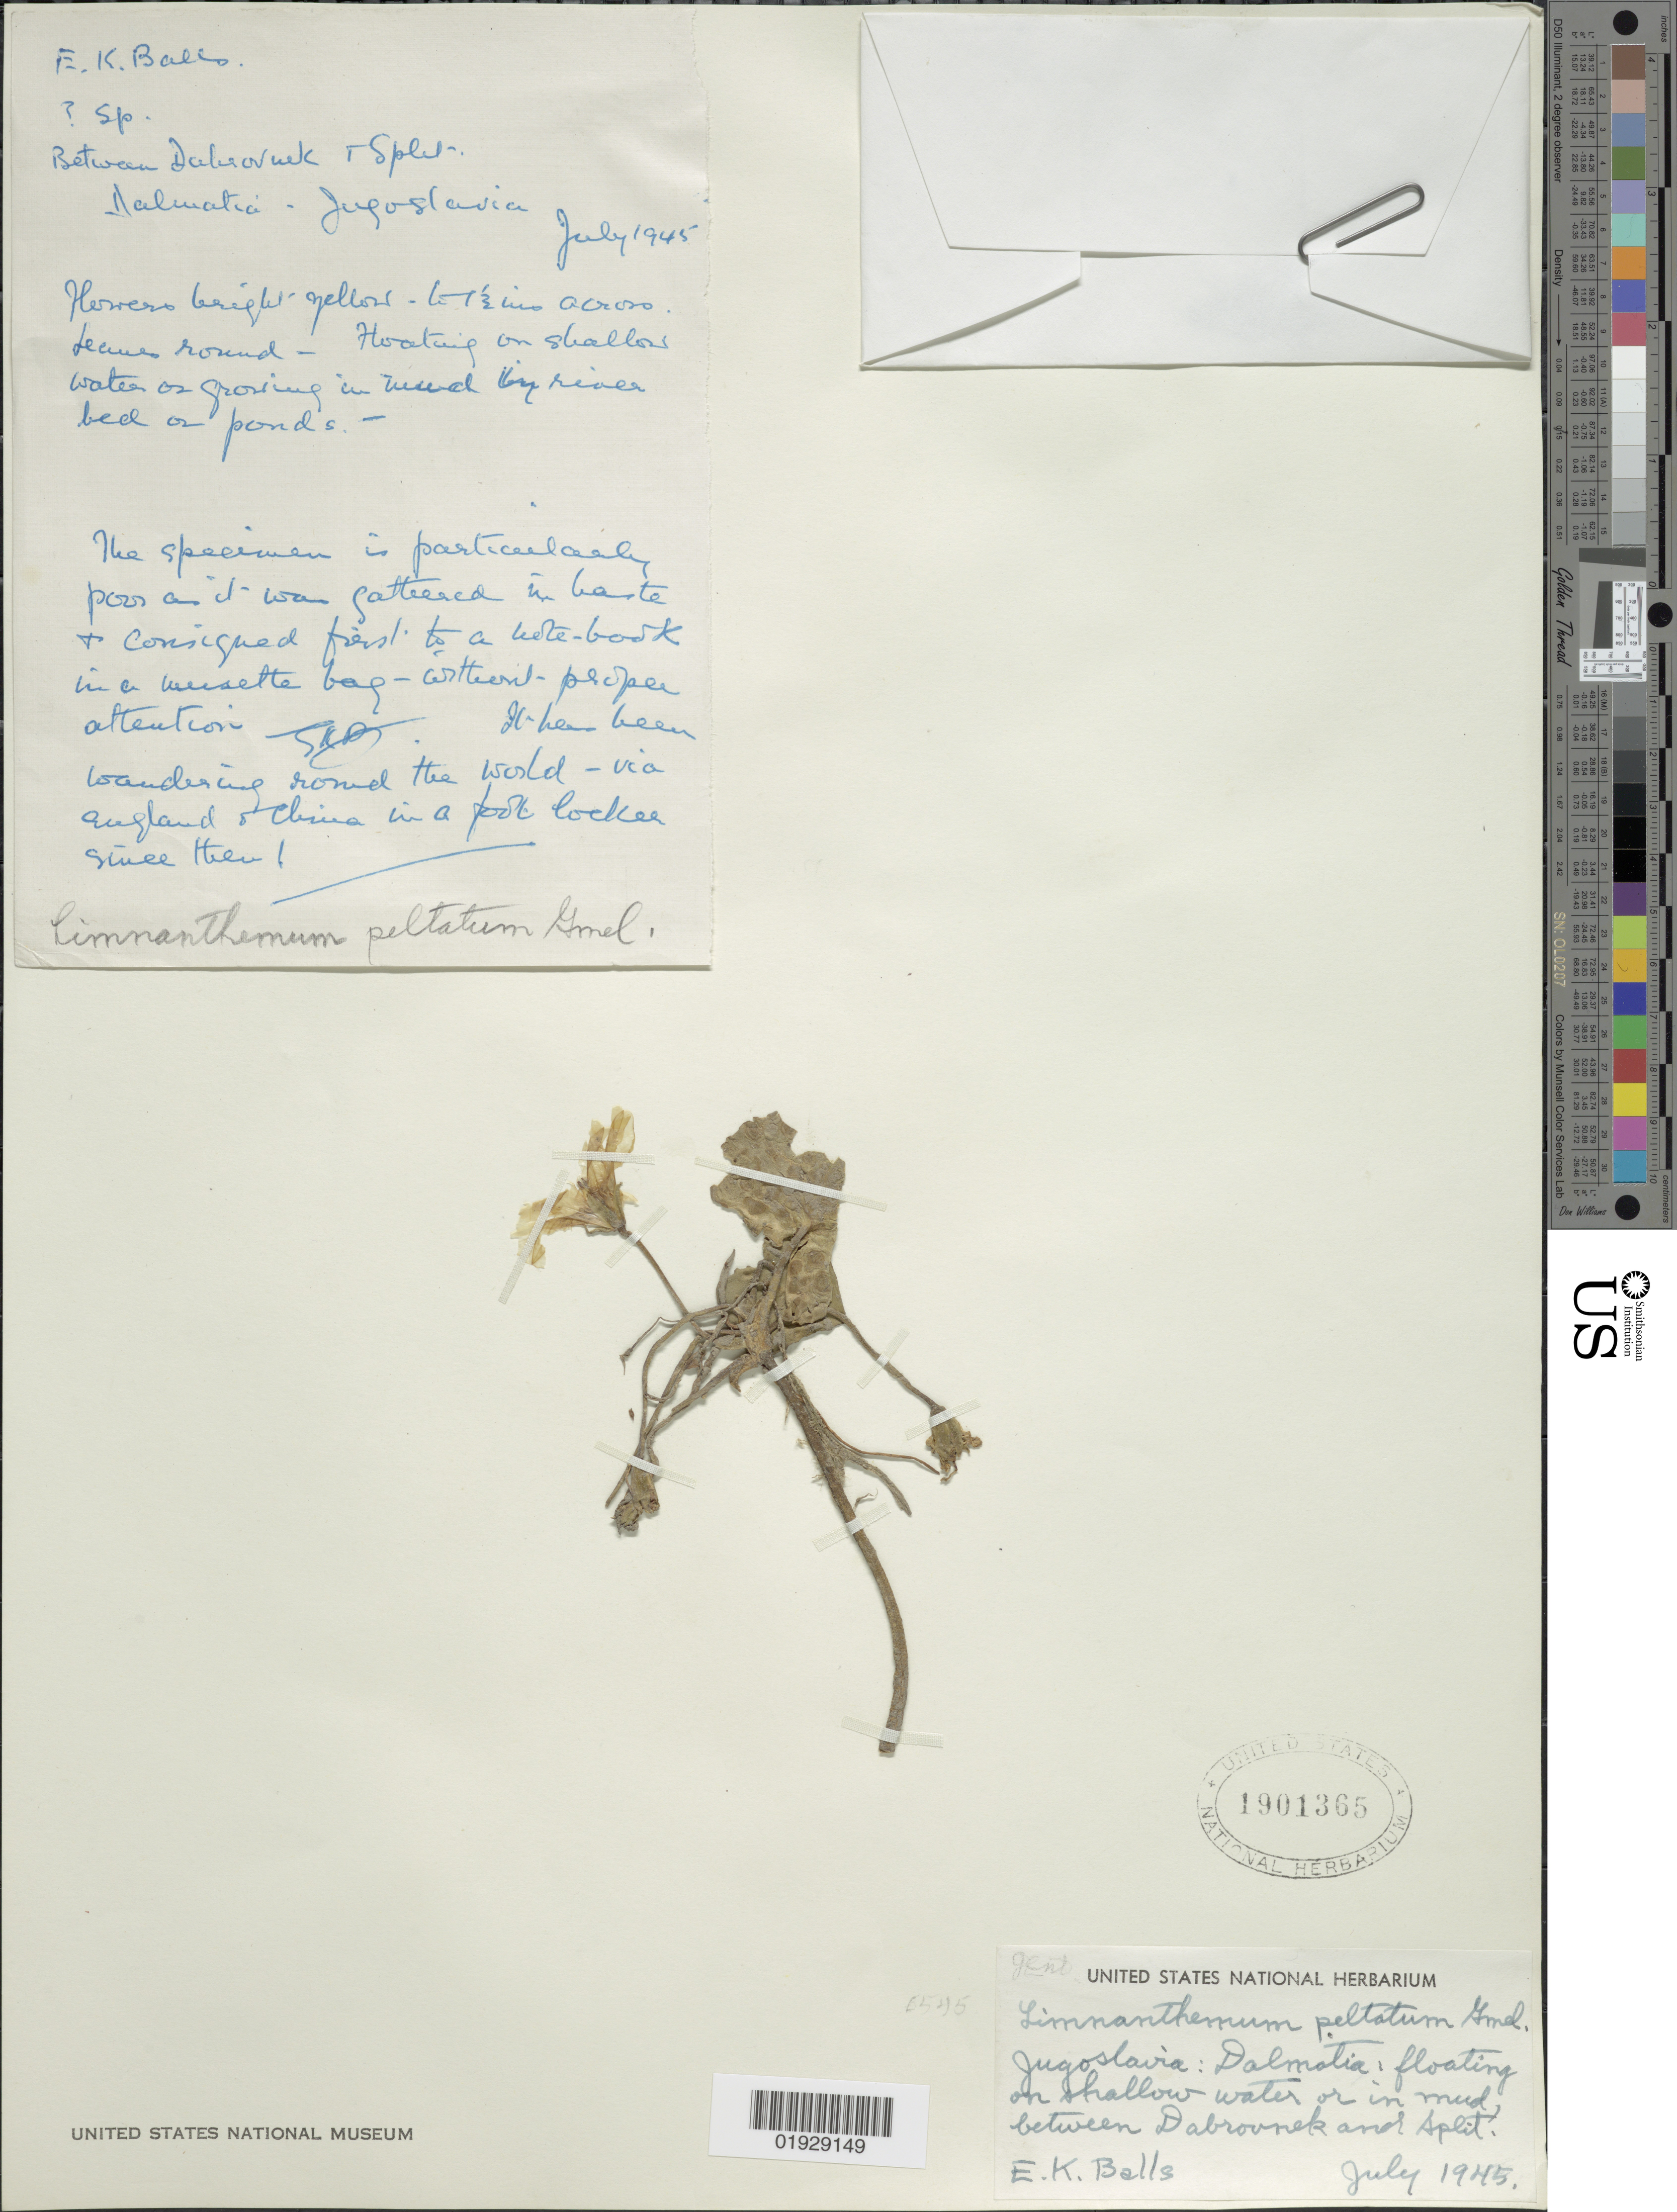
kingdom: Plantae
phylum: Tracheophyta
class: Magnoliopsida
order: Asterales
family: Menyanthaceae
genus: Nymphoides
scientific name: Nymphoides peltata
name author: (J.F. Gmel.) Britton & Rendle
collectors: E. K. Balls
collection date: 1945-07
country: Croatia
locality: Jugoslavia: Dalmatia: floating on shallow water or in mud, between Dabrovnek and Split.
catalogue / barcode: US 1901365